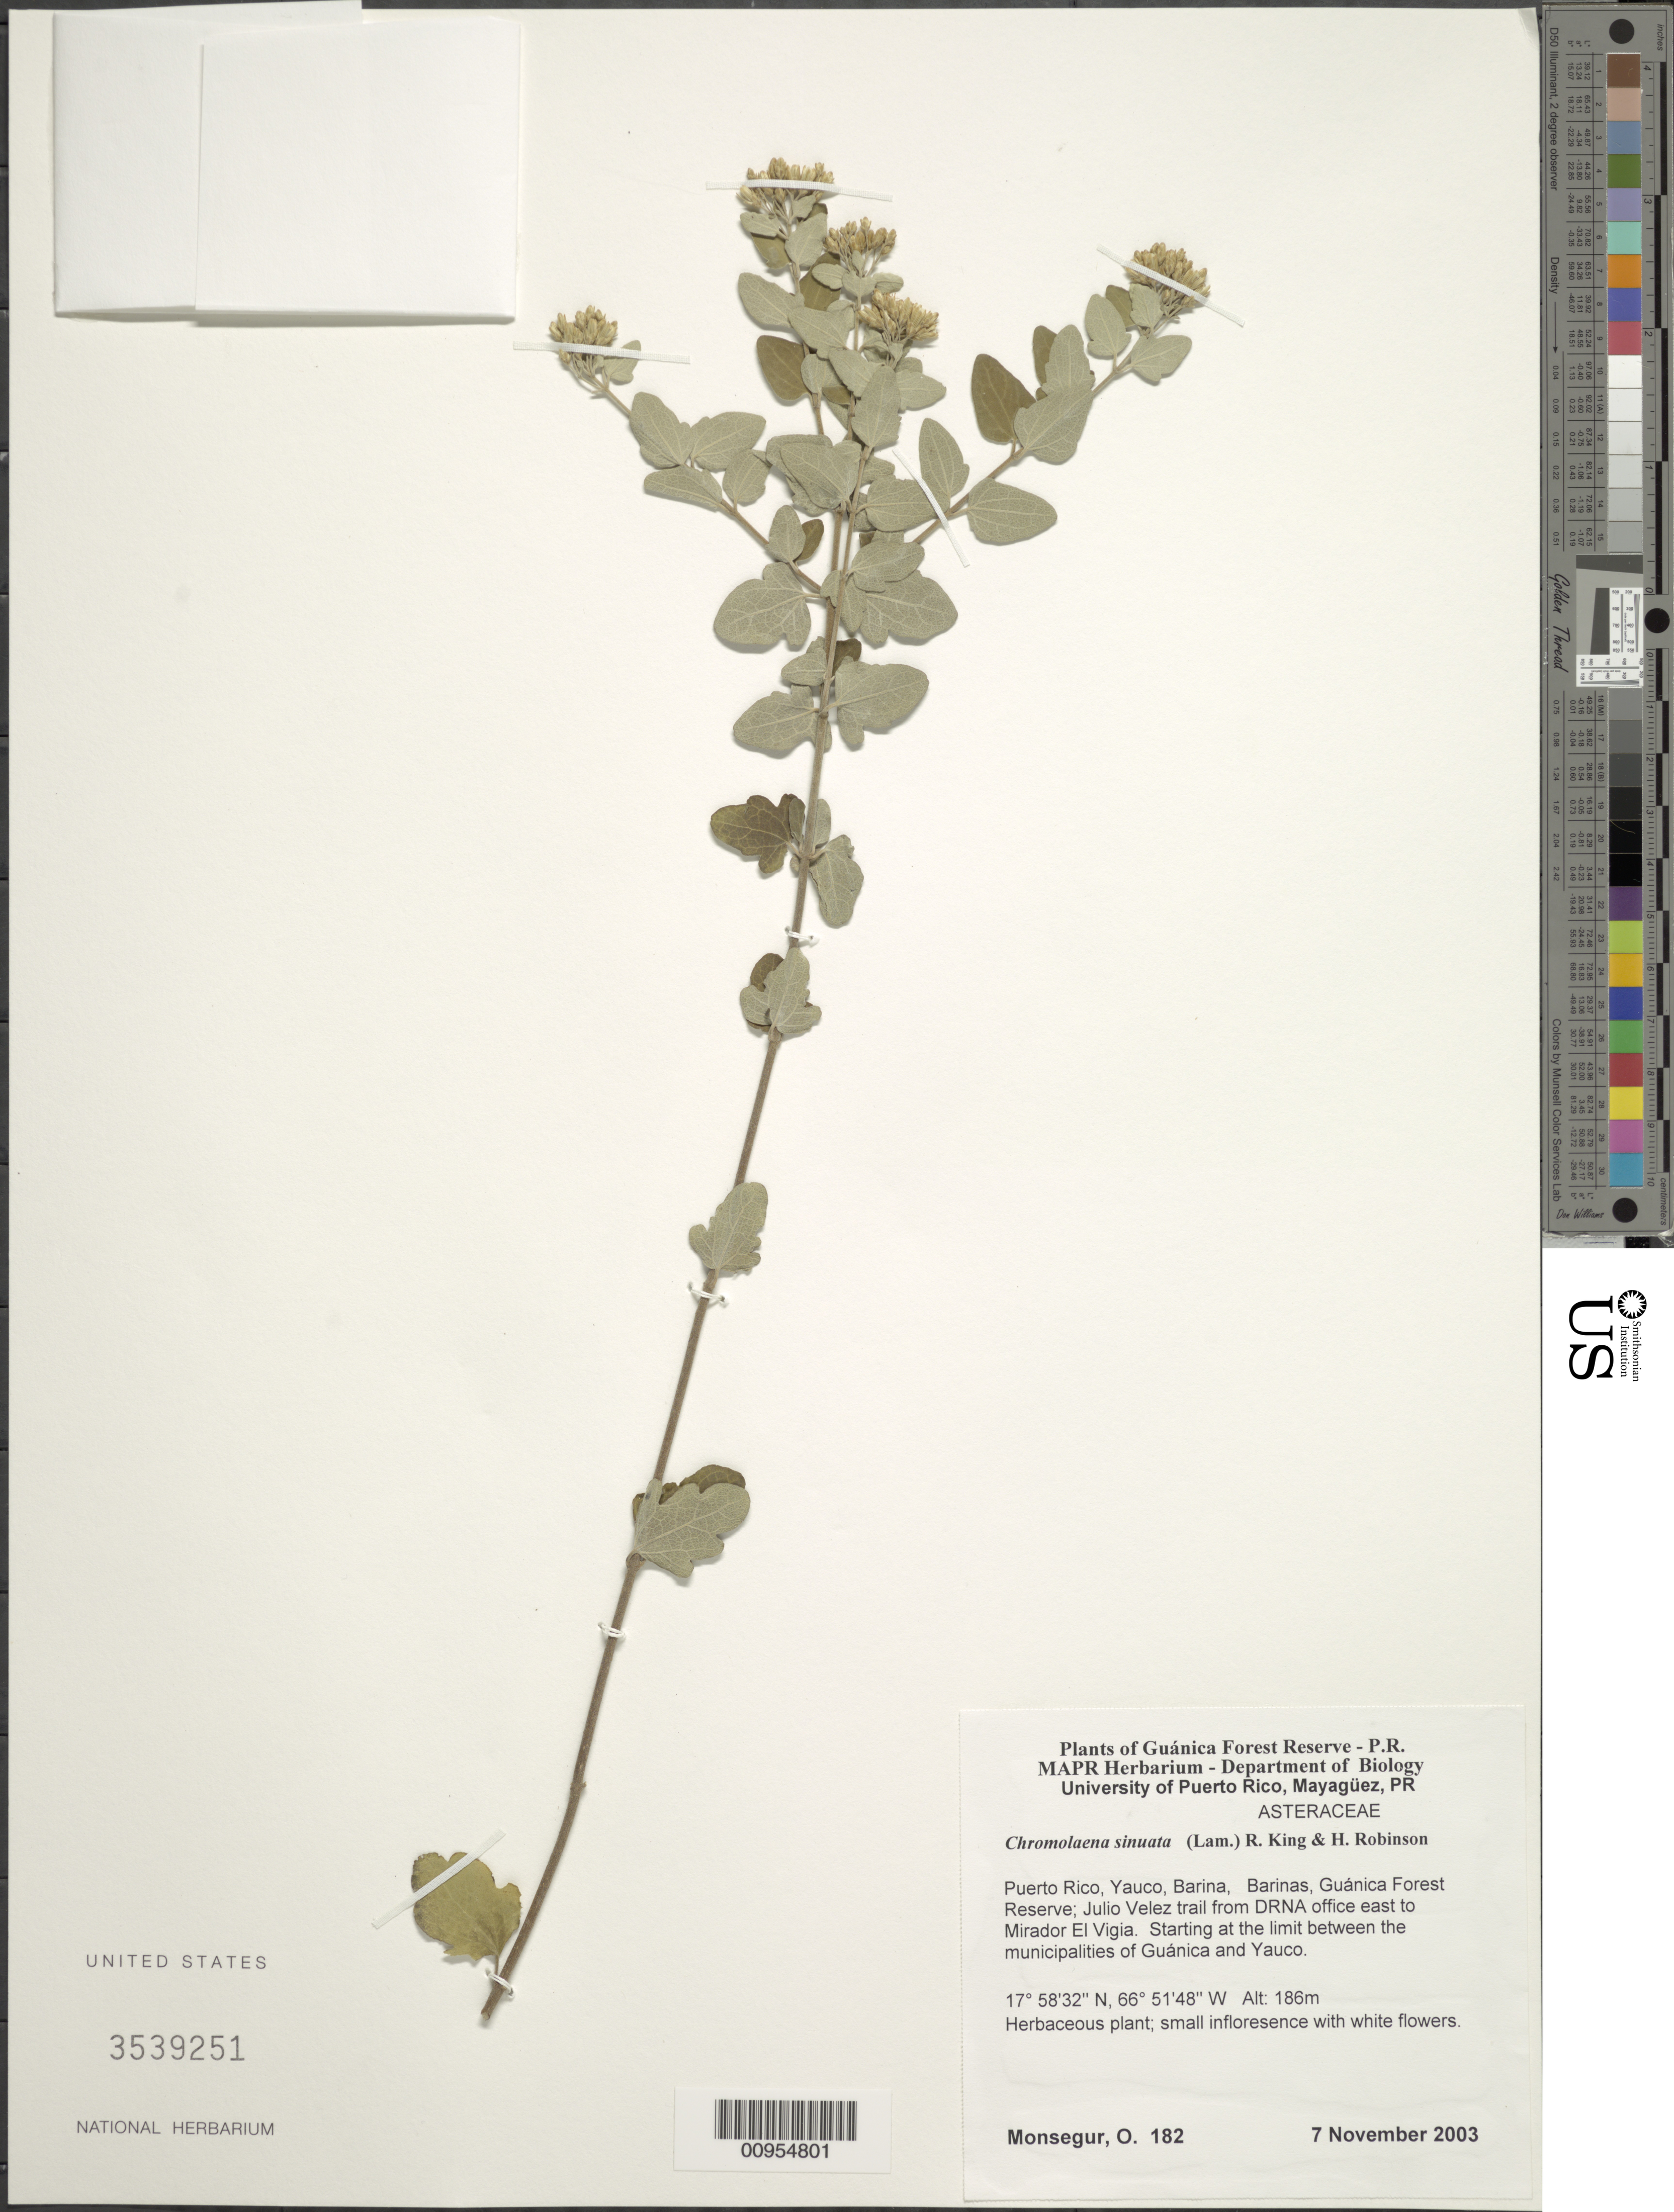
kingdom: Plantae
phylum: Tracheophyta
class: Magnoliopsida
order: Asterales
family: Asteraceae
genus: Chromolaena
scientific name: Chromolaena sinuata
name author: (Lam.) R.M. King & H. Rob.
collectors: O. Monsegur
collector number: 182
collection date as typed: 07 Nov 2003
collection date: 2003-11-07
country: Puerto Rico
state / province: Yauco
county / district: Barina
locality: Guánica Forest Reserve; Barinas, Julio Vélez trail from DRNA office east to Mirador El Vigia. Starting at the limit between the municipalities of Guánica and Yauco.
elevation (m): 186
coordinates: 17.58319, 66.5148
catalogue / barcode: US 3539251